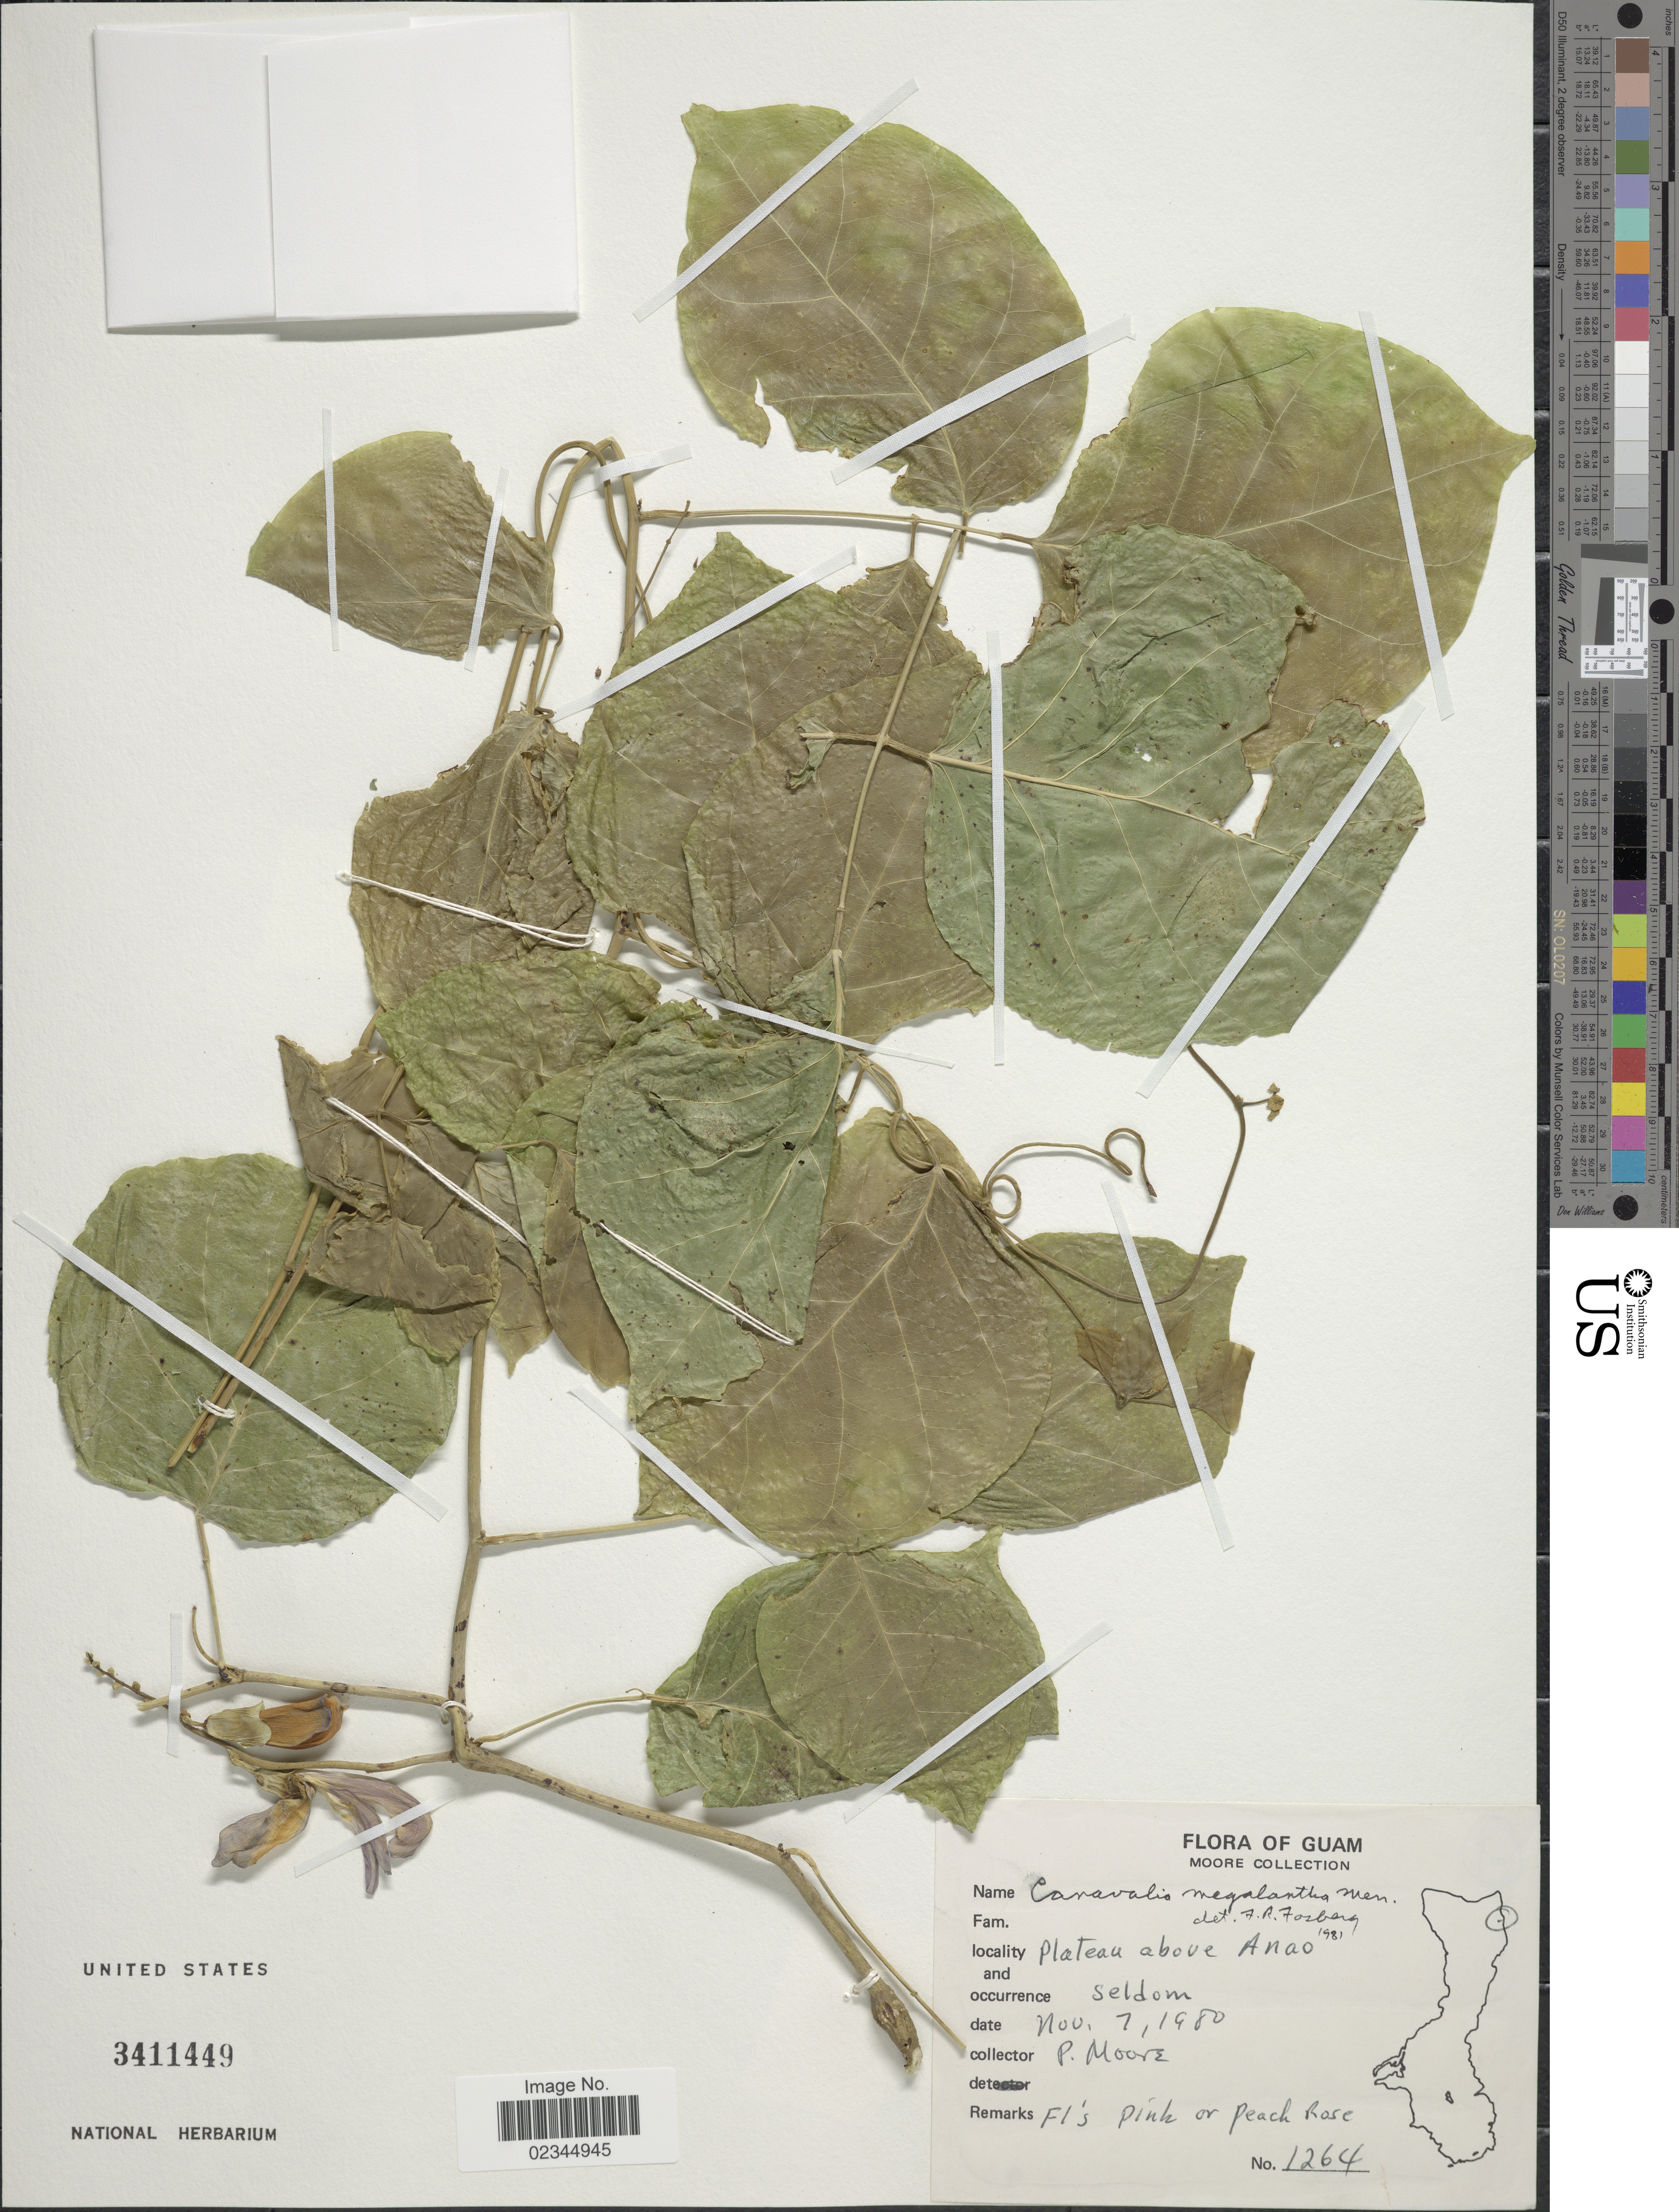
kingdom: Plantae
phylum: Tracheophyta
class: Magnoliopsida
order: Fabales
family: Fabaceae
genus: Canavalia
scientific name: Canavalia megalantha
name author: Merr.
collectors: P. Moore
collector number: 1264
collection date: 1980-11-07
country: Guam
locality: Plateau above Anao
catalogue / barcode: US 3411449